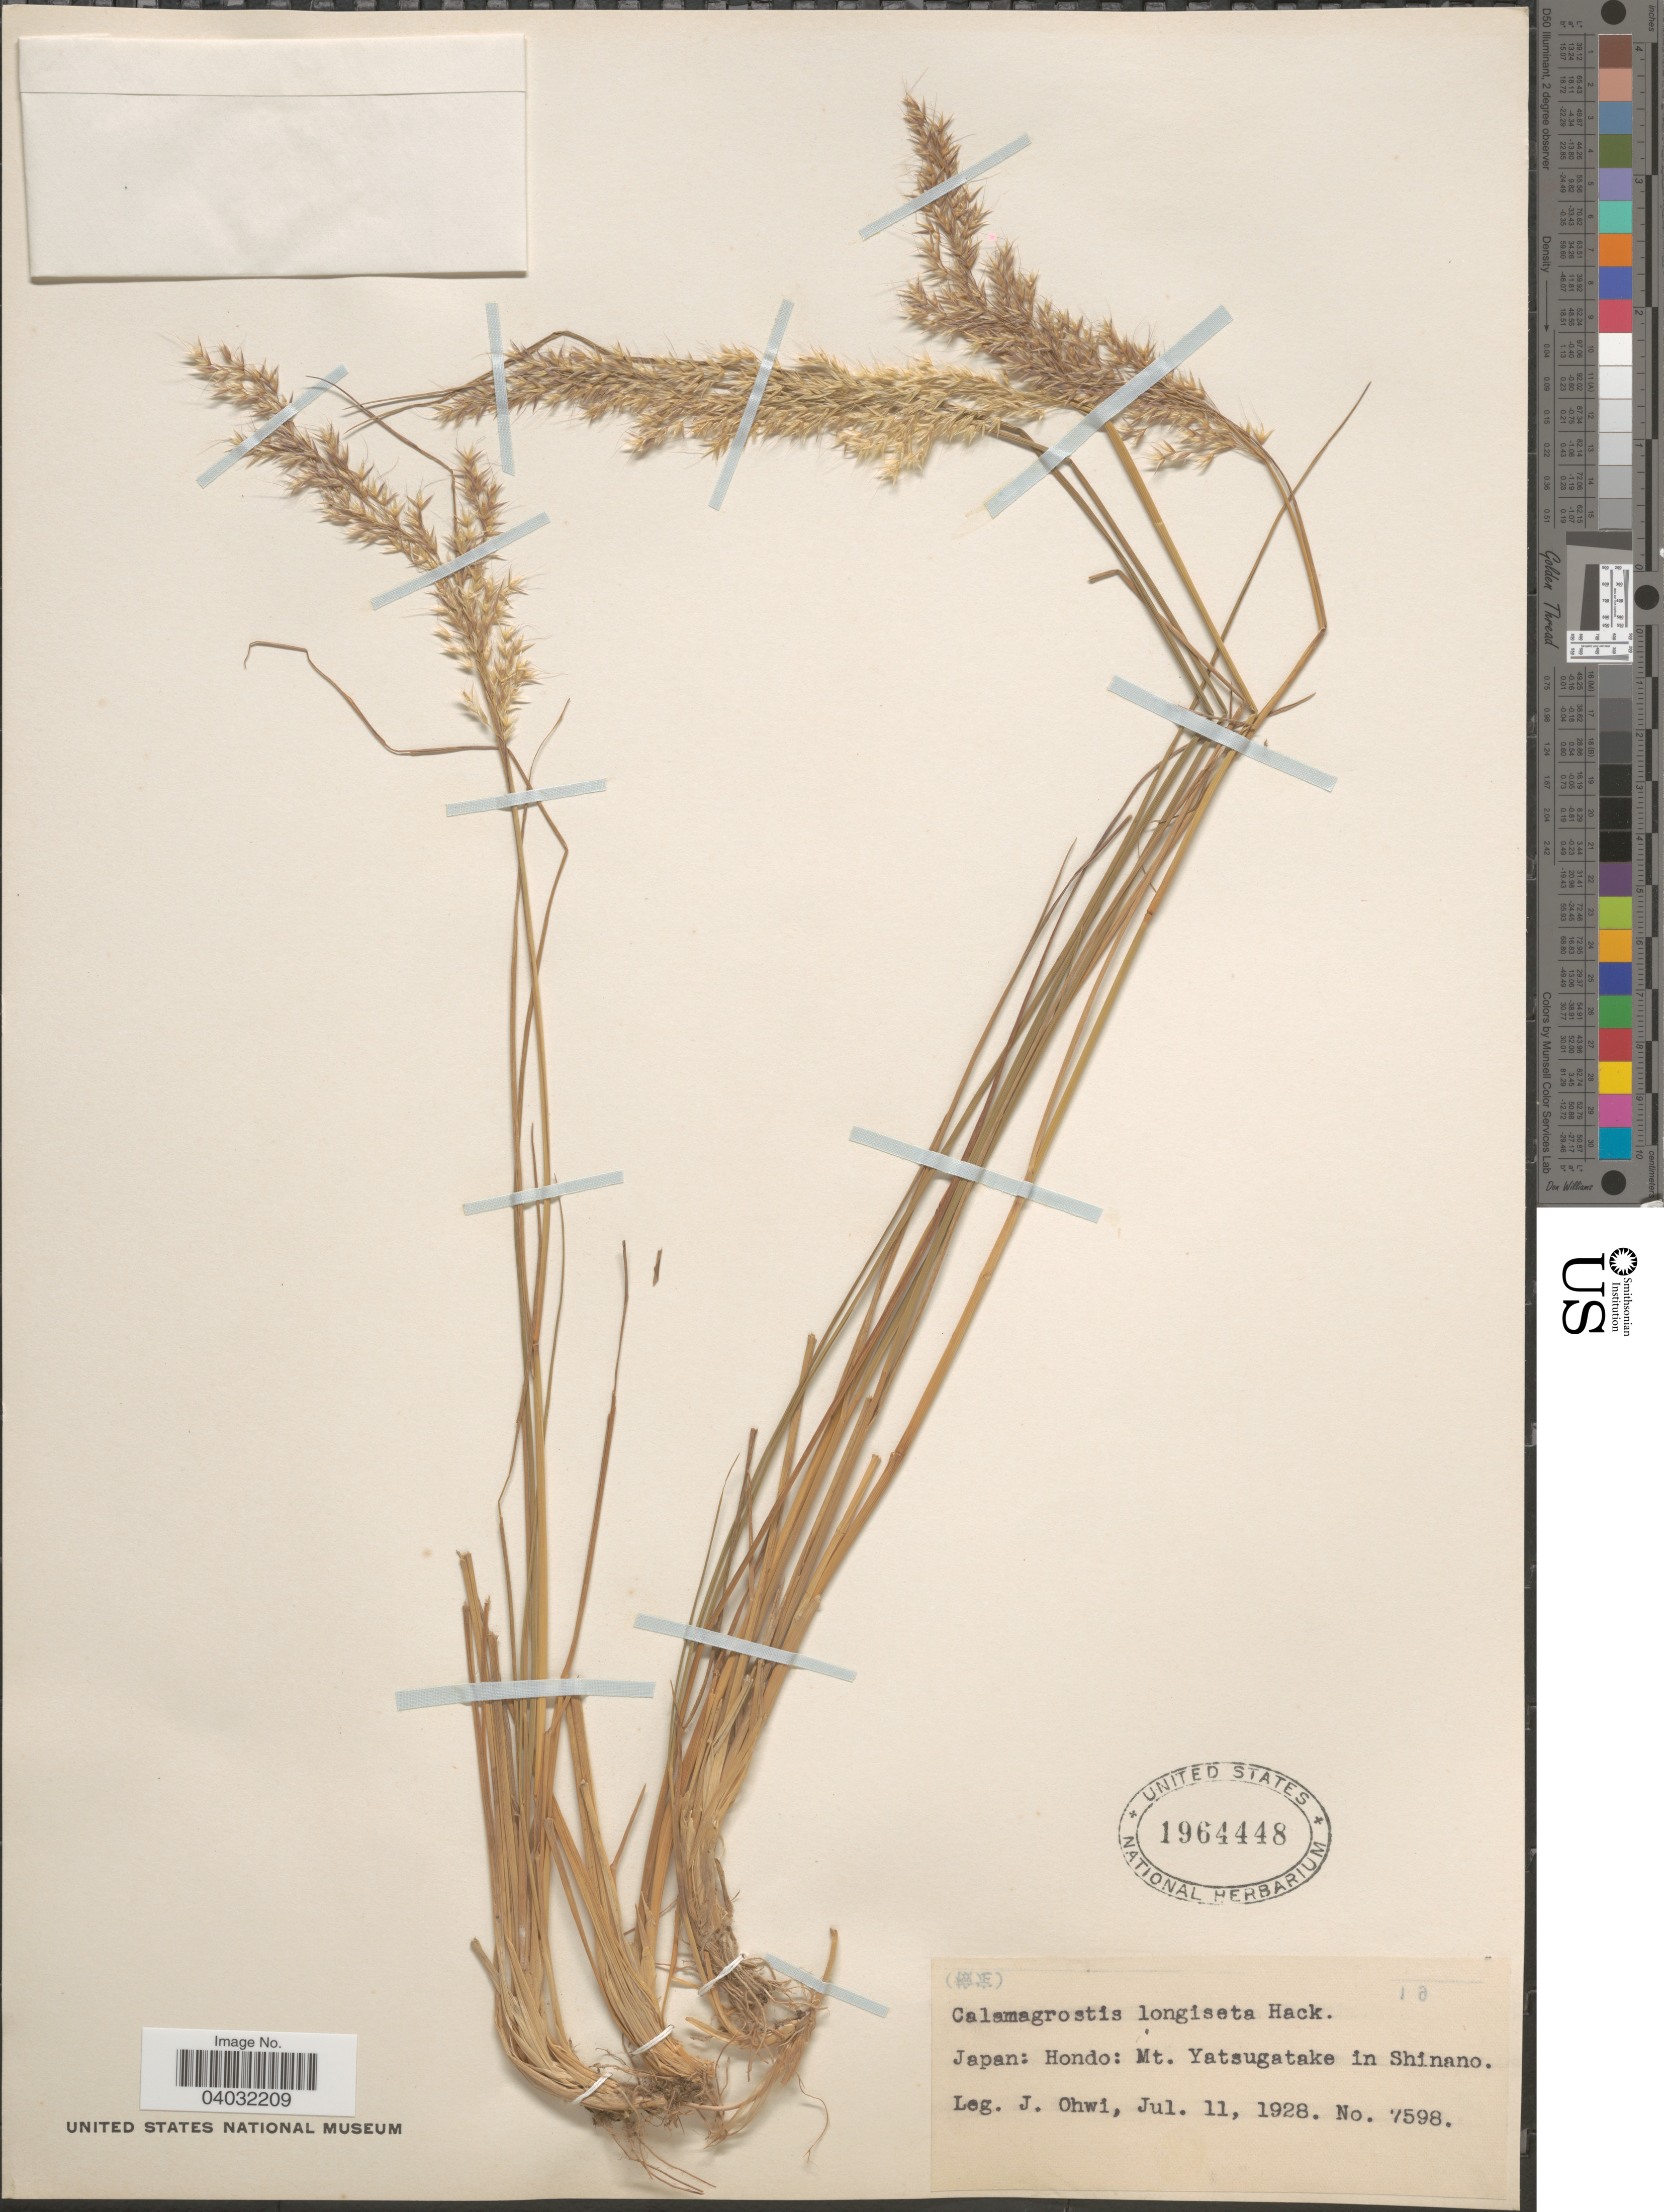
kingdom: Plantae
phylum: Tracheophyta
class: Liliopsida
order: Poales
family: Poaceae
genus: Calamagrostis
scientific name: Calamagrostis longiseta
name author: Hack.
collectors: J. Ohwi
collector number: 7598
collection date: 1928-07-11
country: Japan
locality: Hondo: Mt. Yatsugatake in Shinano.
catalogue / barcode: US 1964448